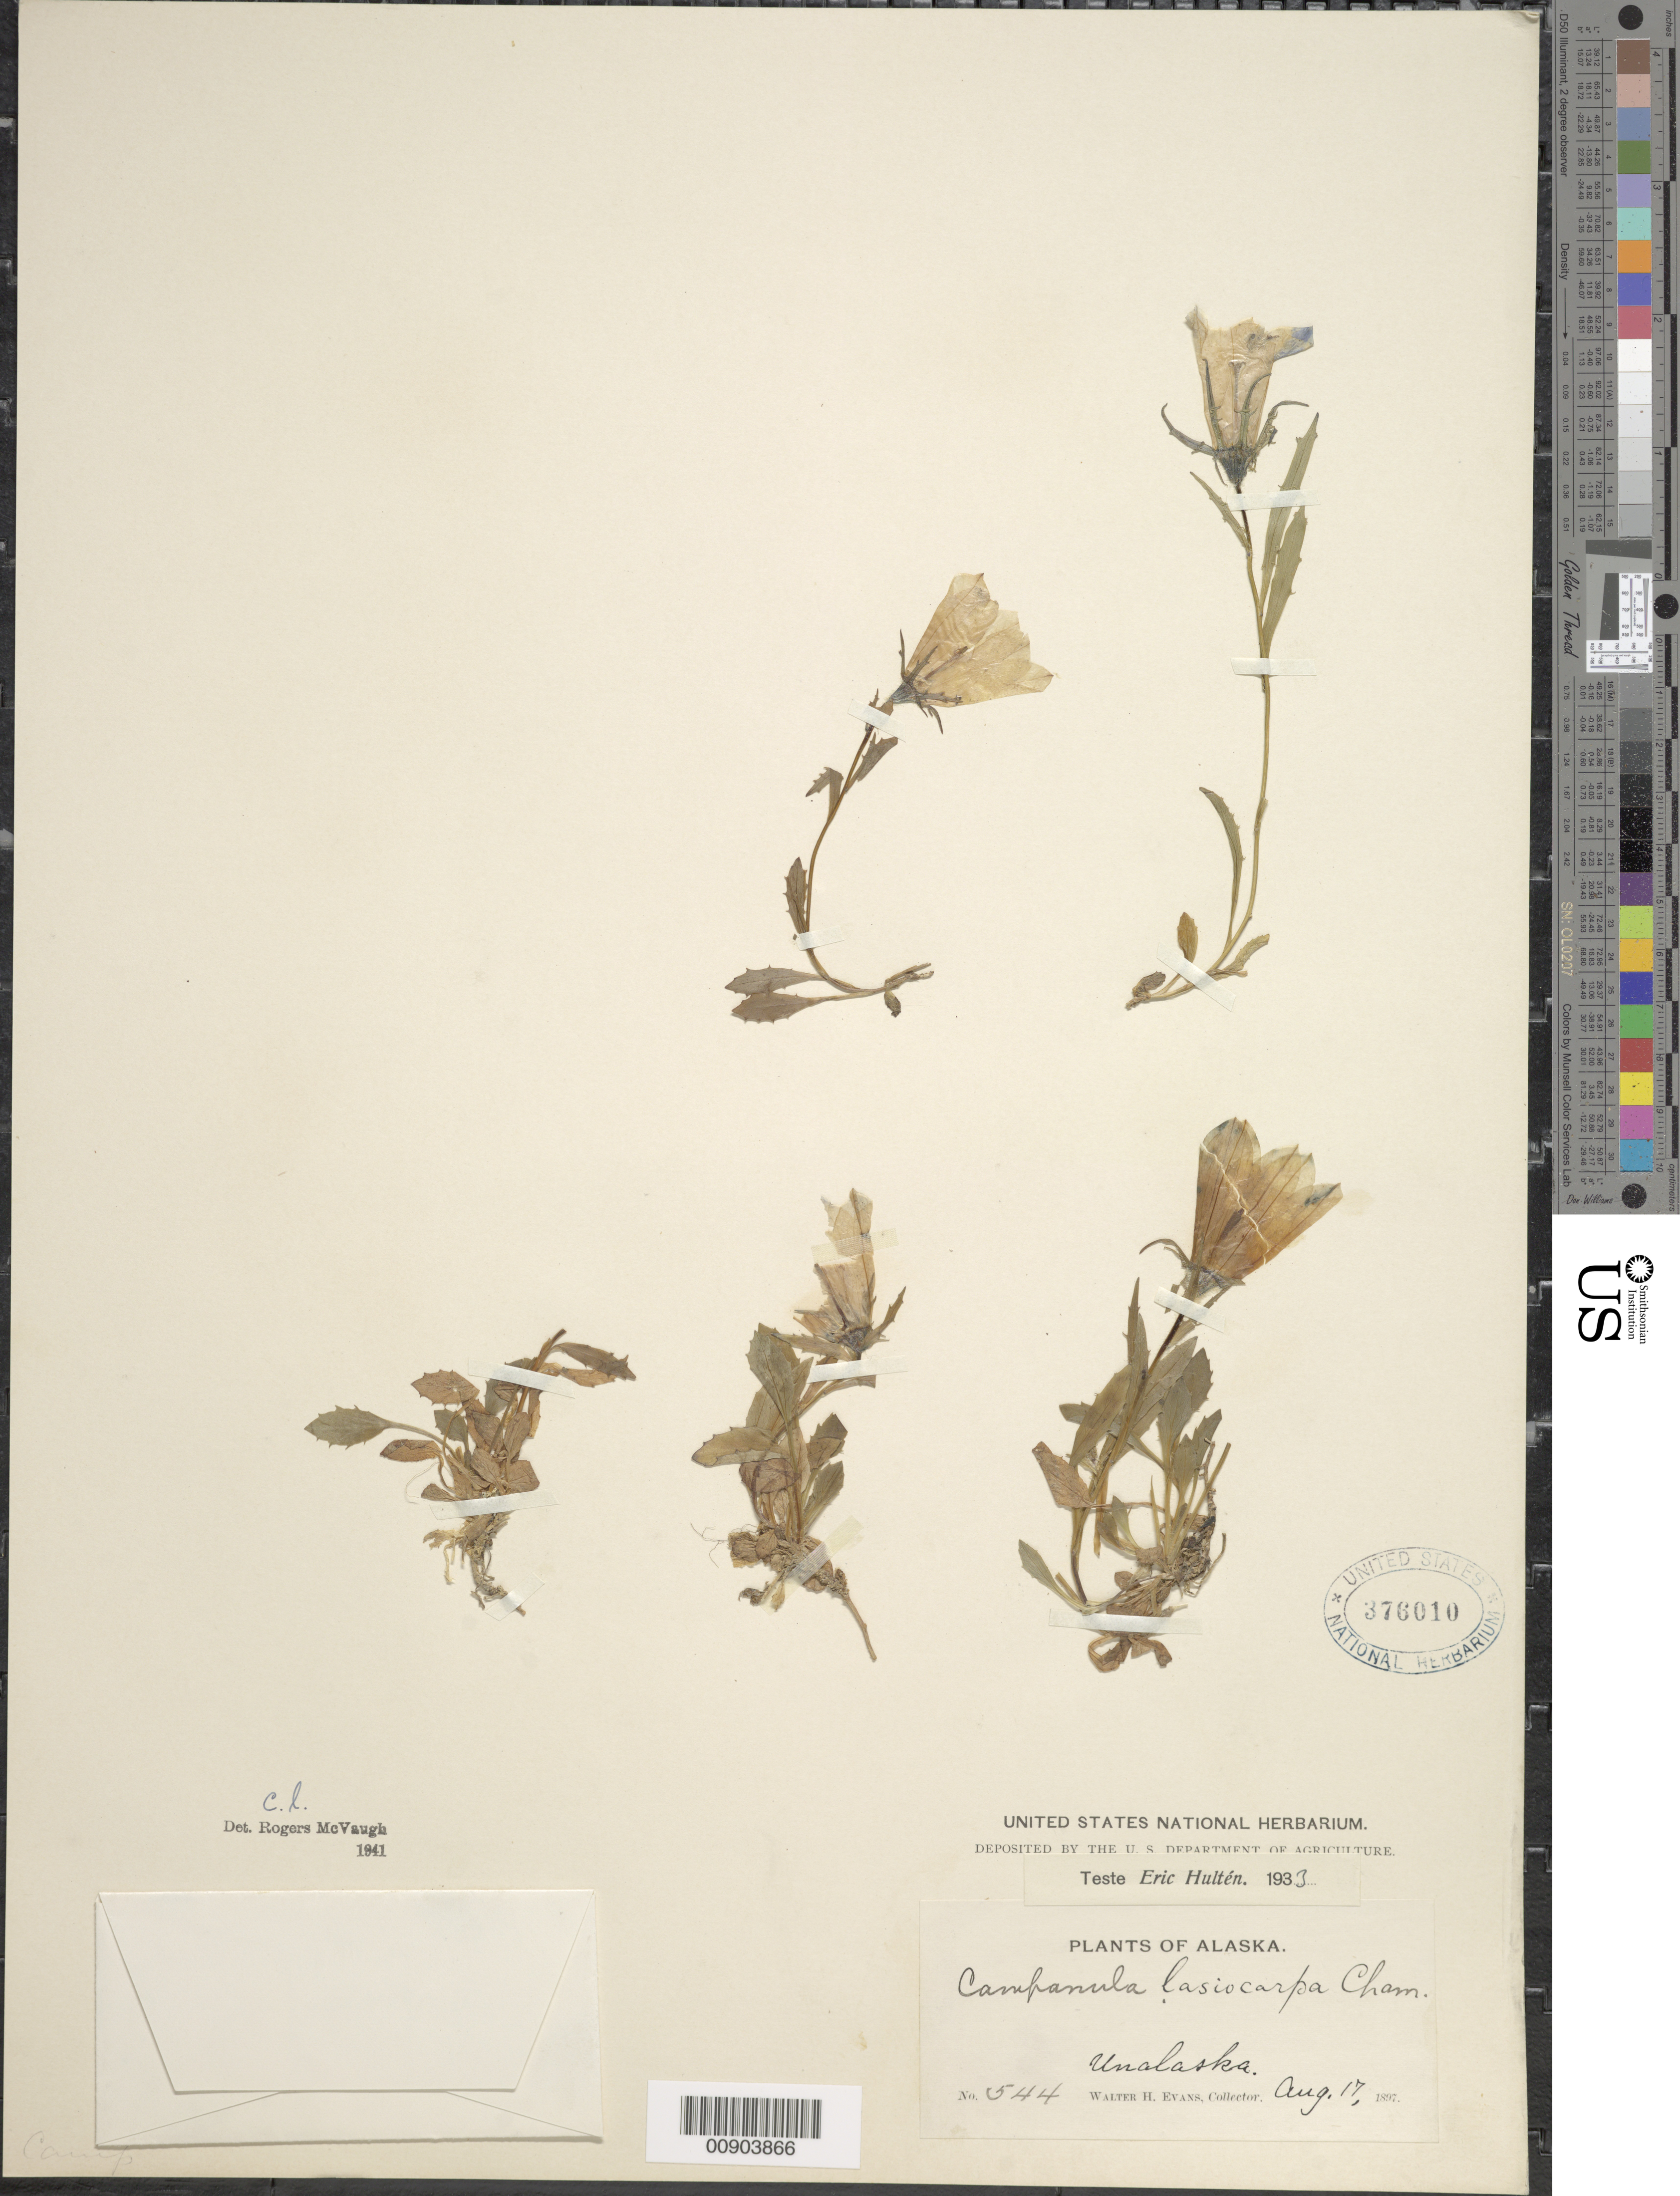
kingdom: Plantae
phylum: Tracheophyta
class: Magnoliopsida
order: Asterales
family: Campanulaceae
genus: Campanula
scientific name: Campanula lasiocarpa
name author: Cham.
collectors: W. H. Evans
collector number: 544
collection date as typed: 17 Aug 1897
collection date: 1897-08-17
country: United States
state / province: Alaska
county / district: Aleutians West Census Area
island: Unalaska Island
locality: Unalaska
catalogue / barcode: US 376010